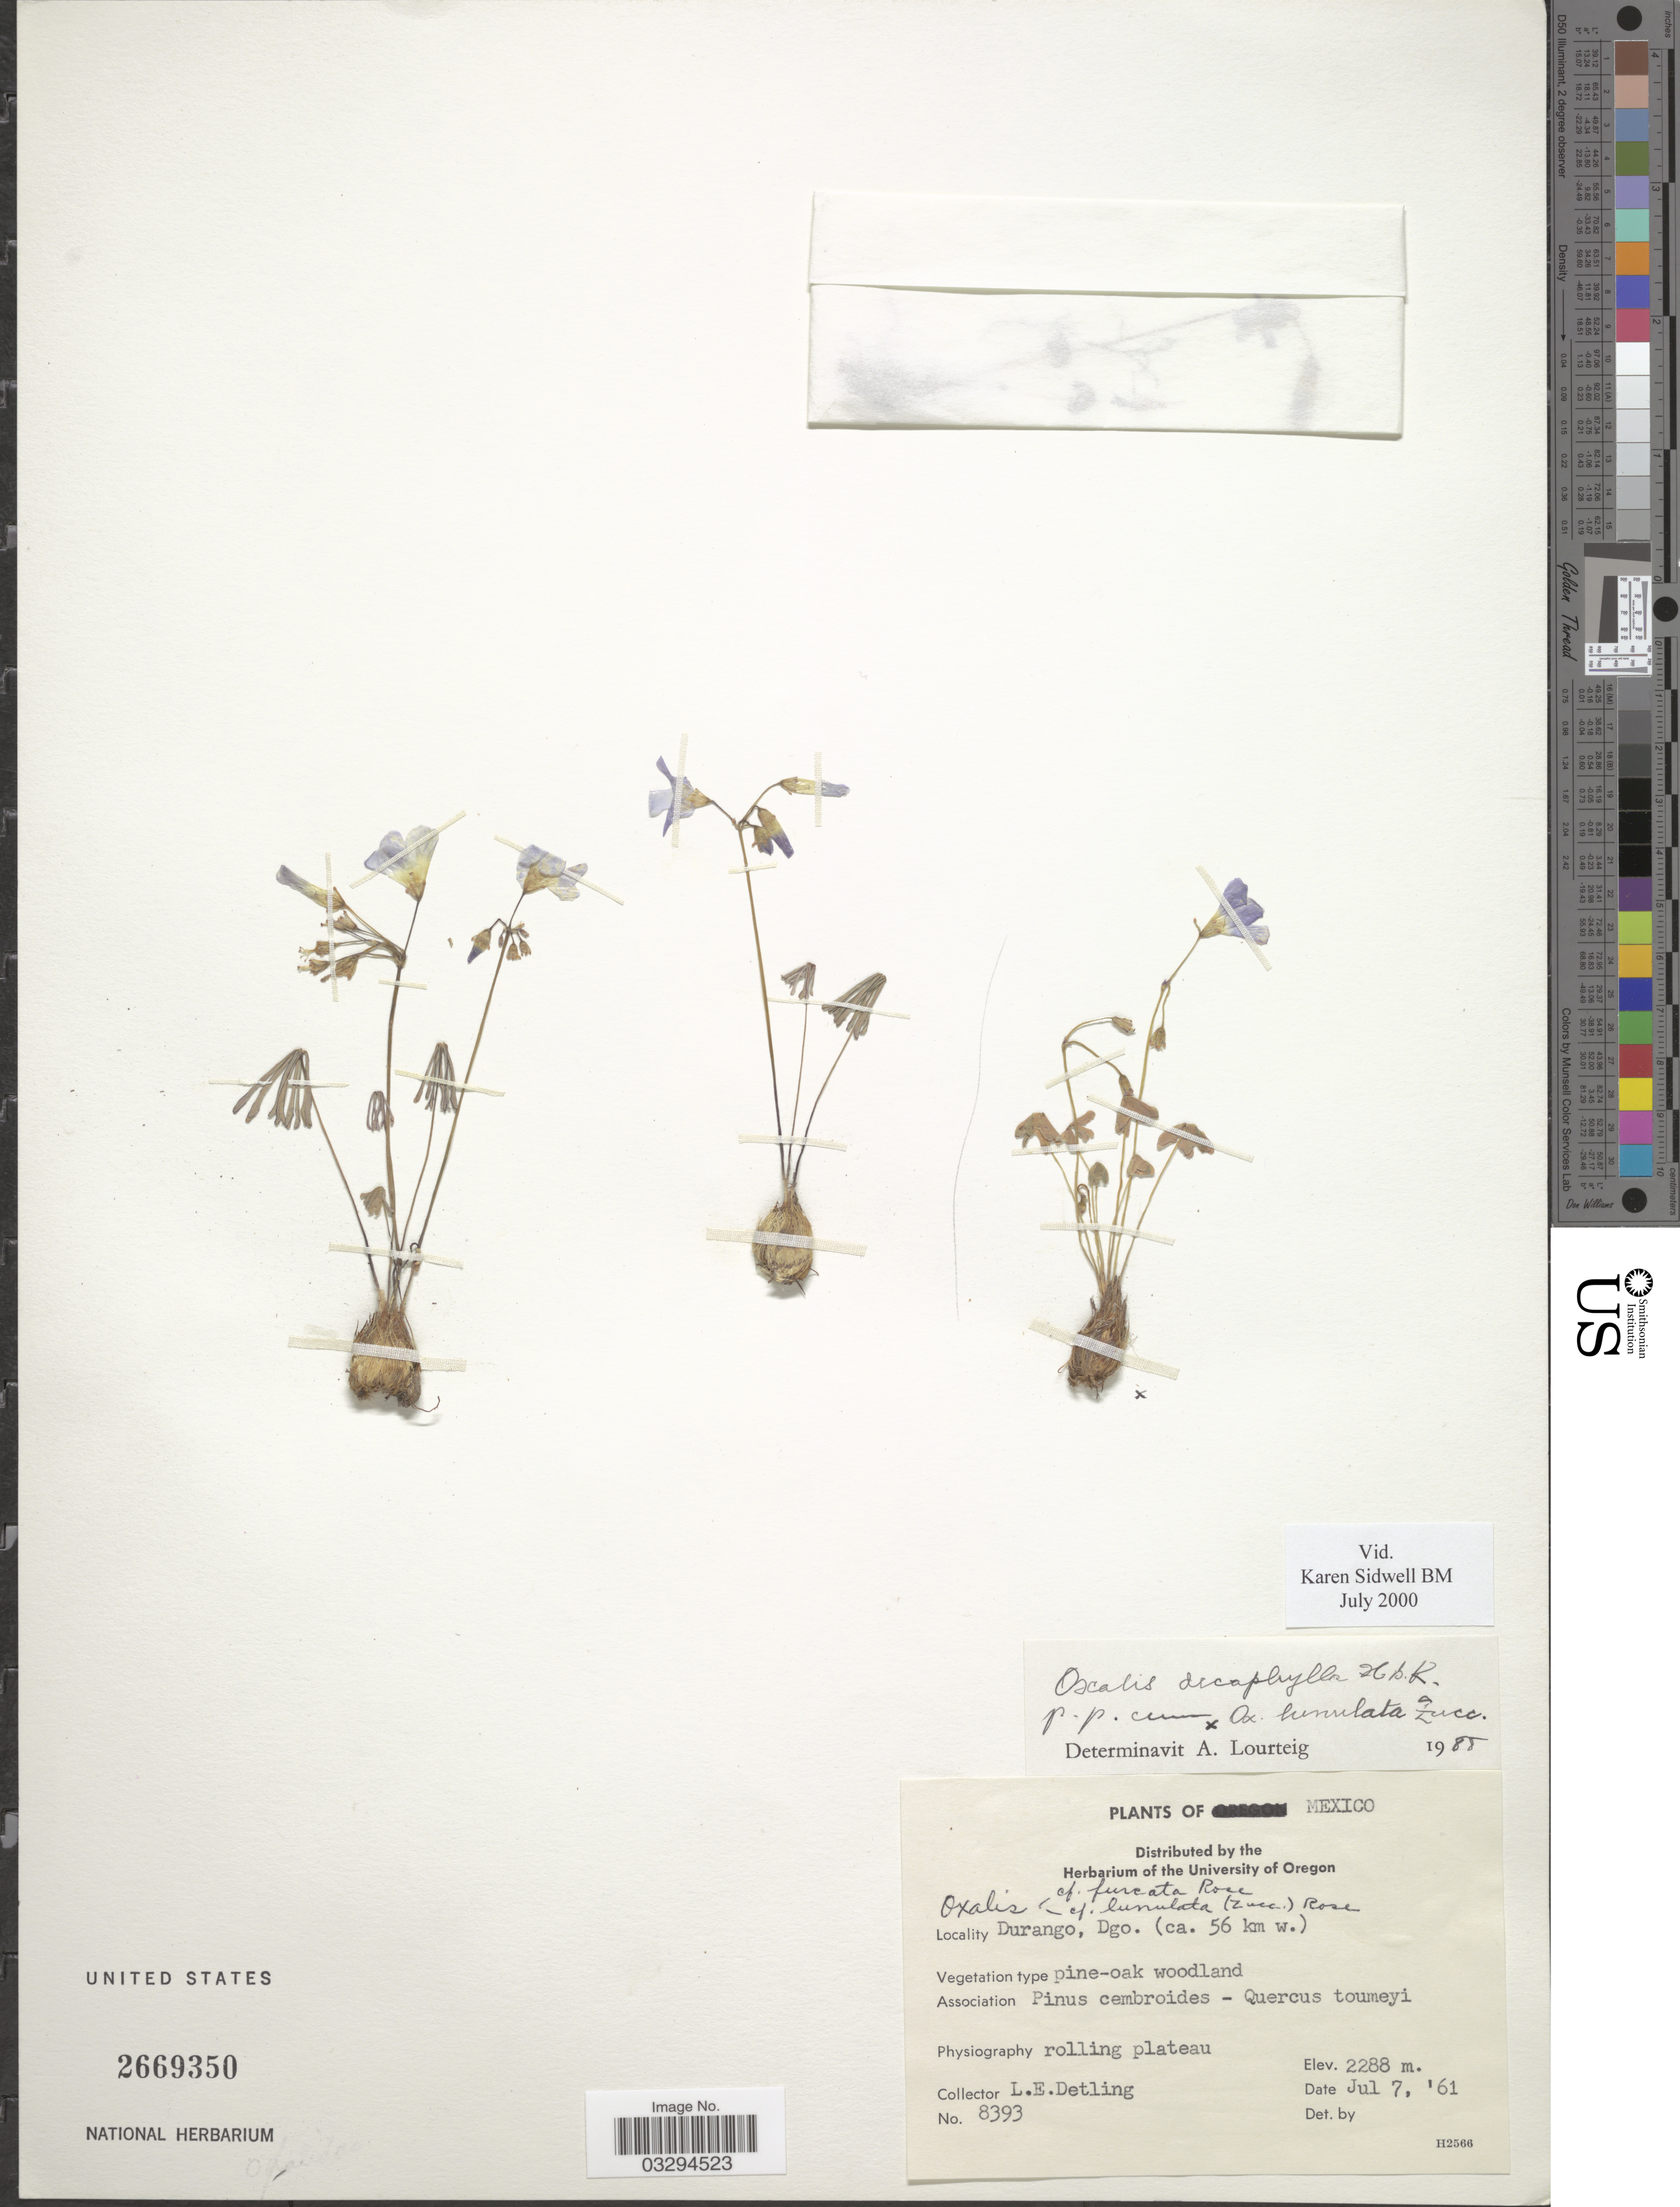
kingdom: Plantae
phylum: Tracheophyta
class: Magnoliopsida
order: Oxalidales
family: Oxalidaceae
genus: Oxalis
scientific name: Oxalis decaphylla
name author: Kunth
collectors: L. E. Detling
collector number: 8393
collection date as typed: Transcribed d/m/y: 7/7/61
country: Mexico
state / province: Durango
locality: Durango (ca. 56 km w.).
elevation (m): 2288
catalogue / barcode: US 2669350